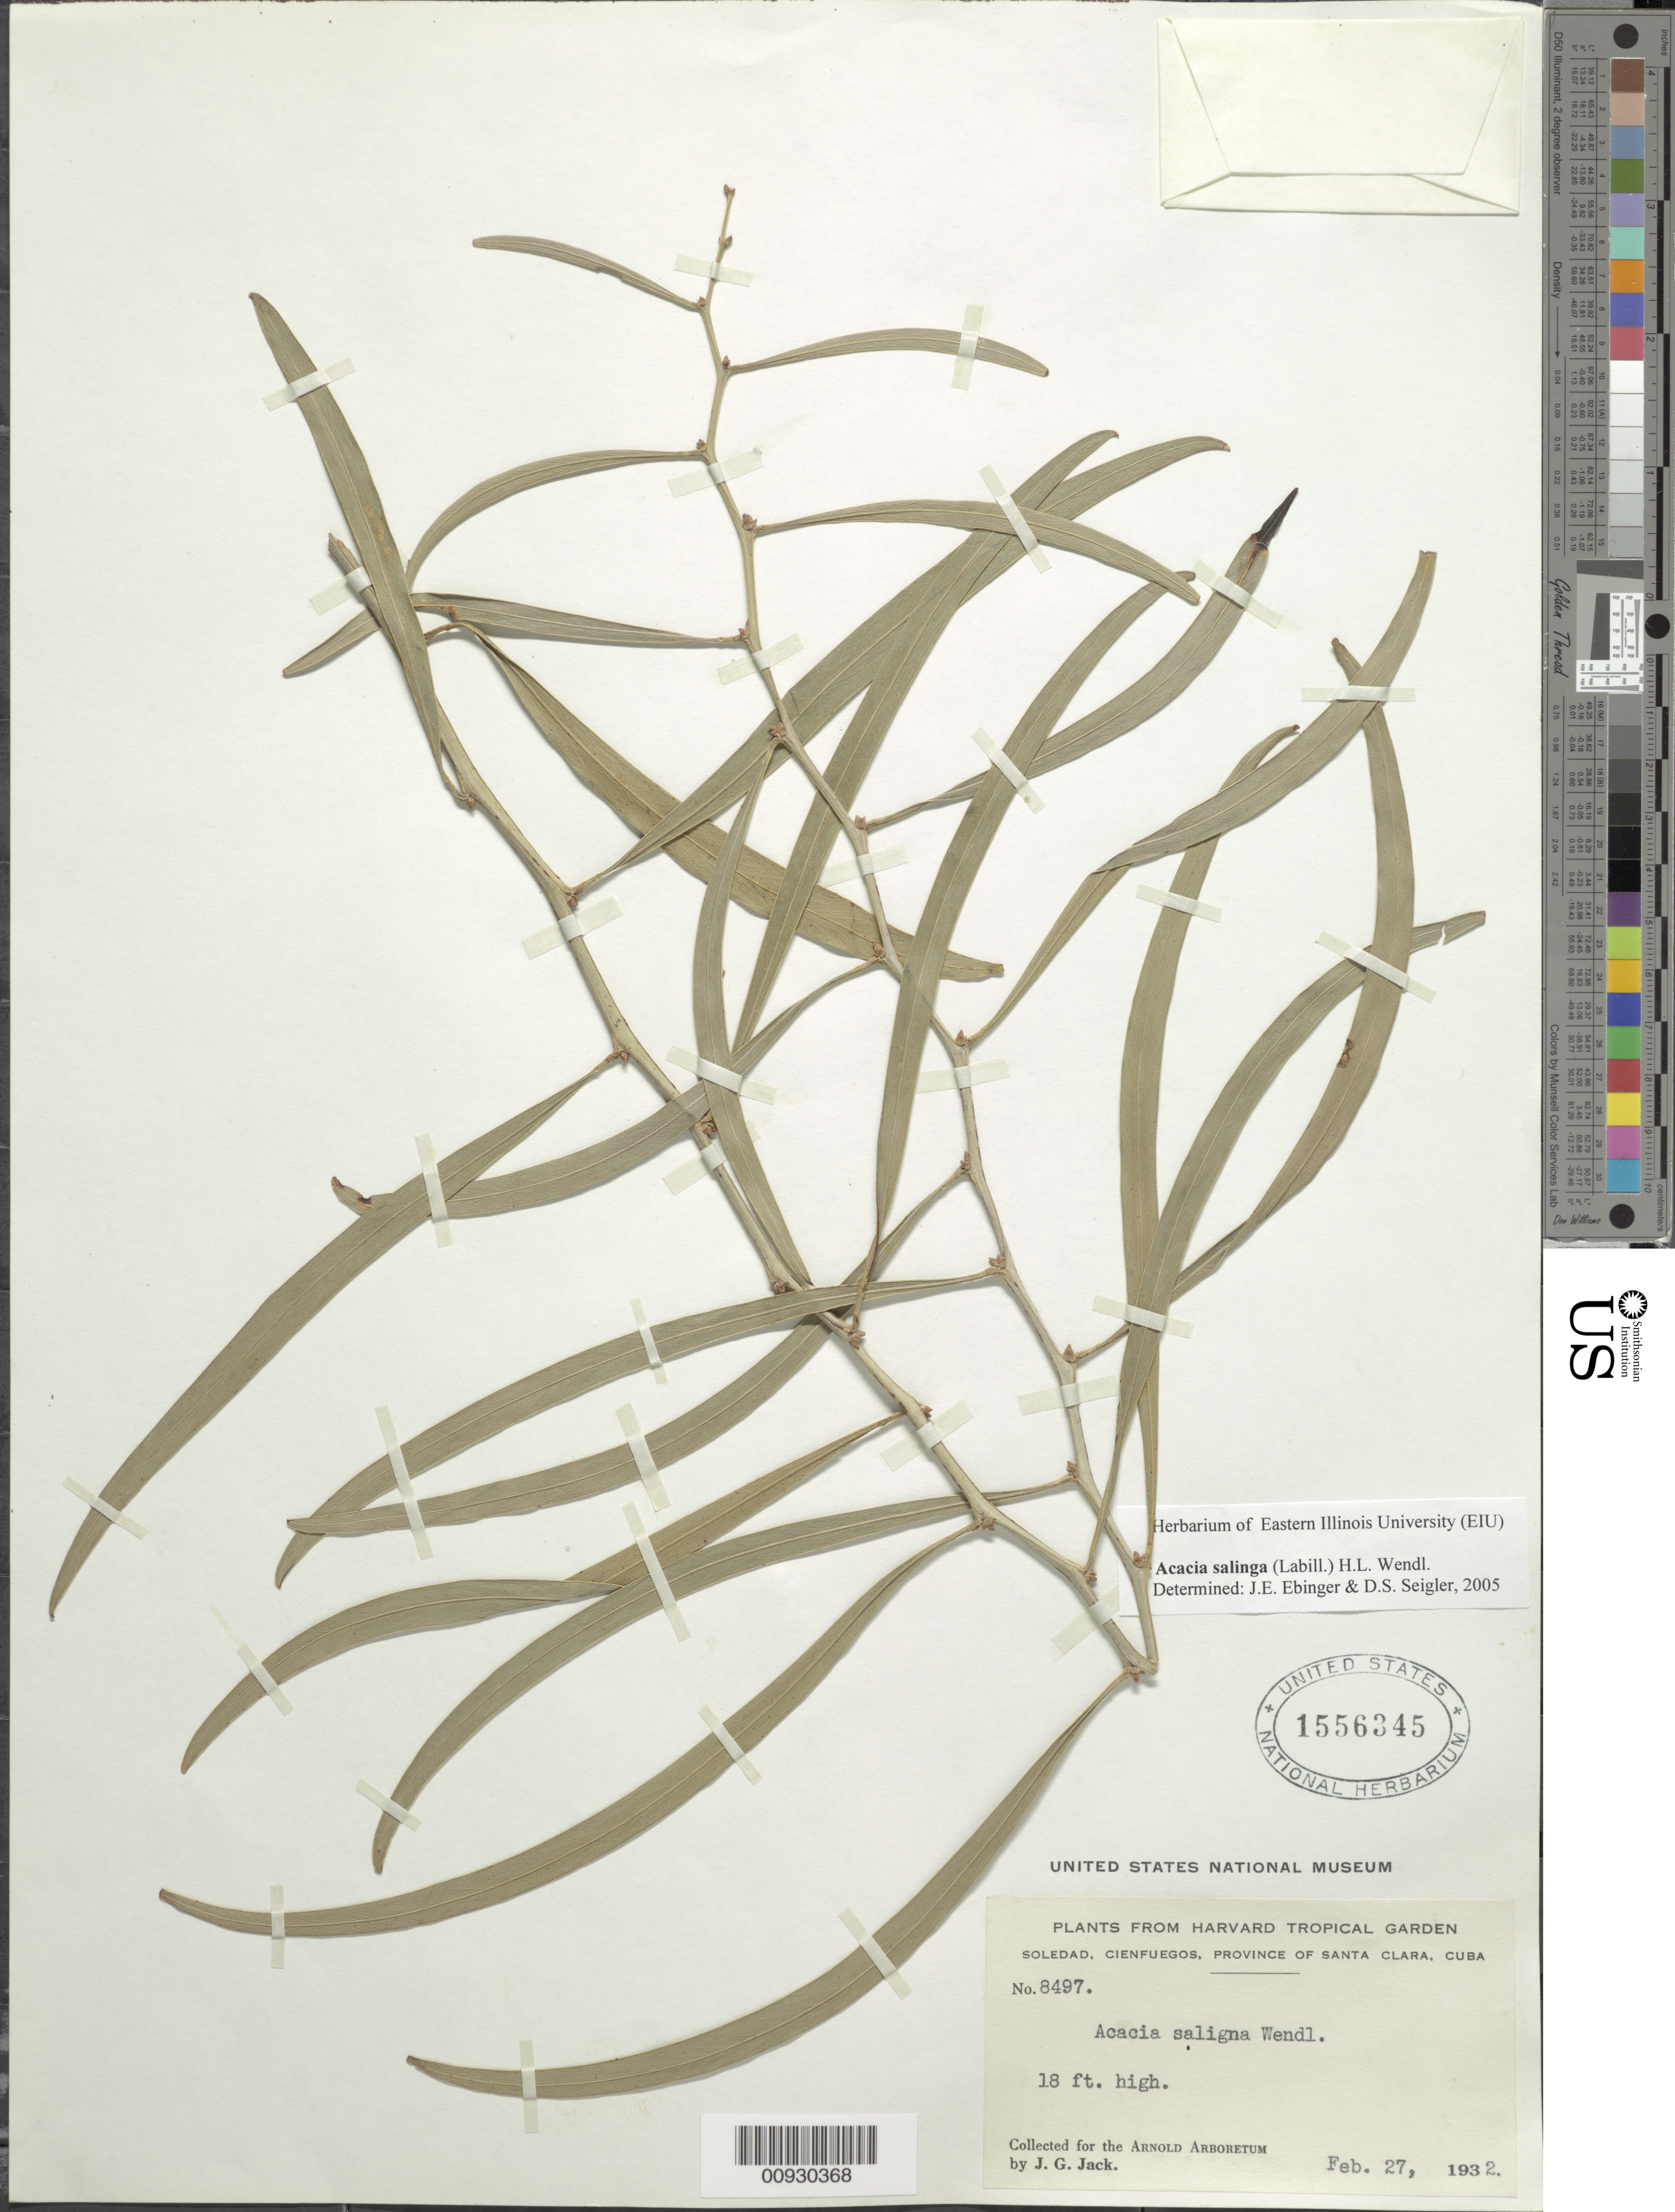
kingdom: Plantae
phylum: Tracheophyta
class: Magnoliopsida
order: Fabales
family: Fabaceae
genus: Acacia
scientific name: Acacia saligna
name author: (Labill.) H.L. Wendl.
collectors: J. G. Jack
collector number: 8497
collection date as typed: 27 Feb 1932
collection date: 1932-02-27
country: Cuba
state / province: Cienfuegos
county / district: Cienfuegos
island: Cuba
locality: Soledad, Cienfuegos, Province of Santa Clara, Cuba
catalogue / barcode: US 1556345